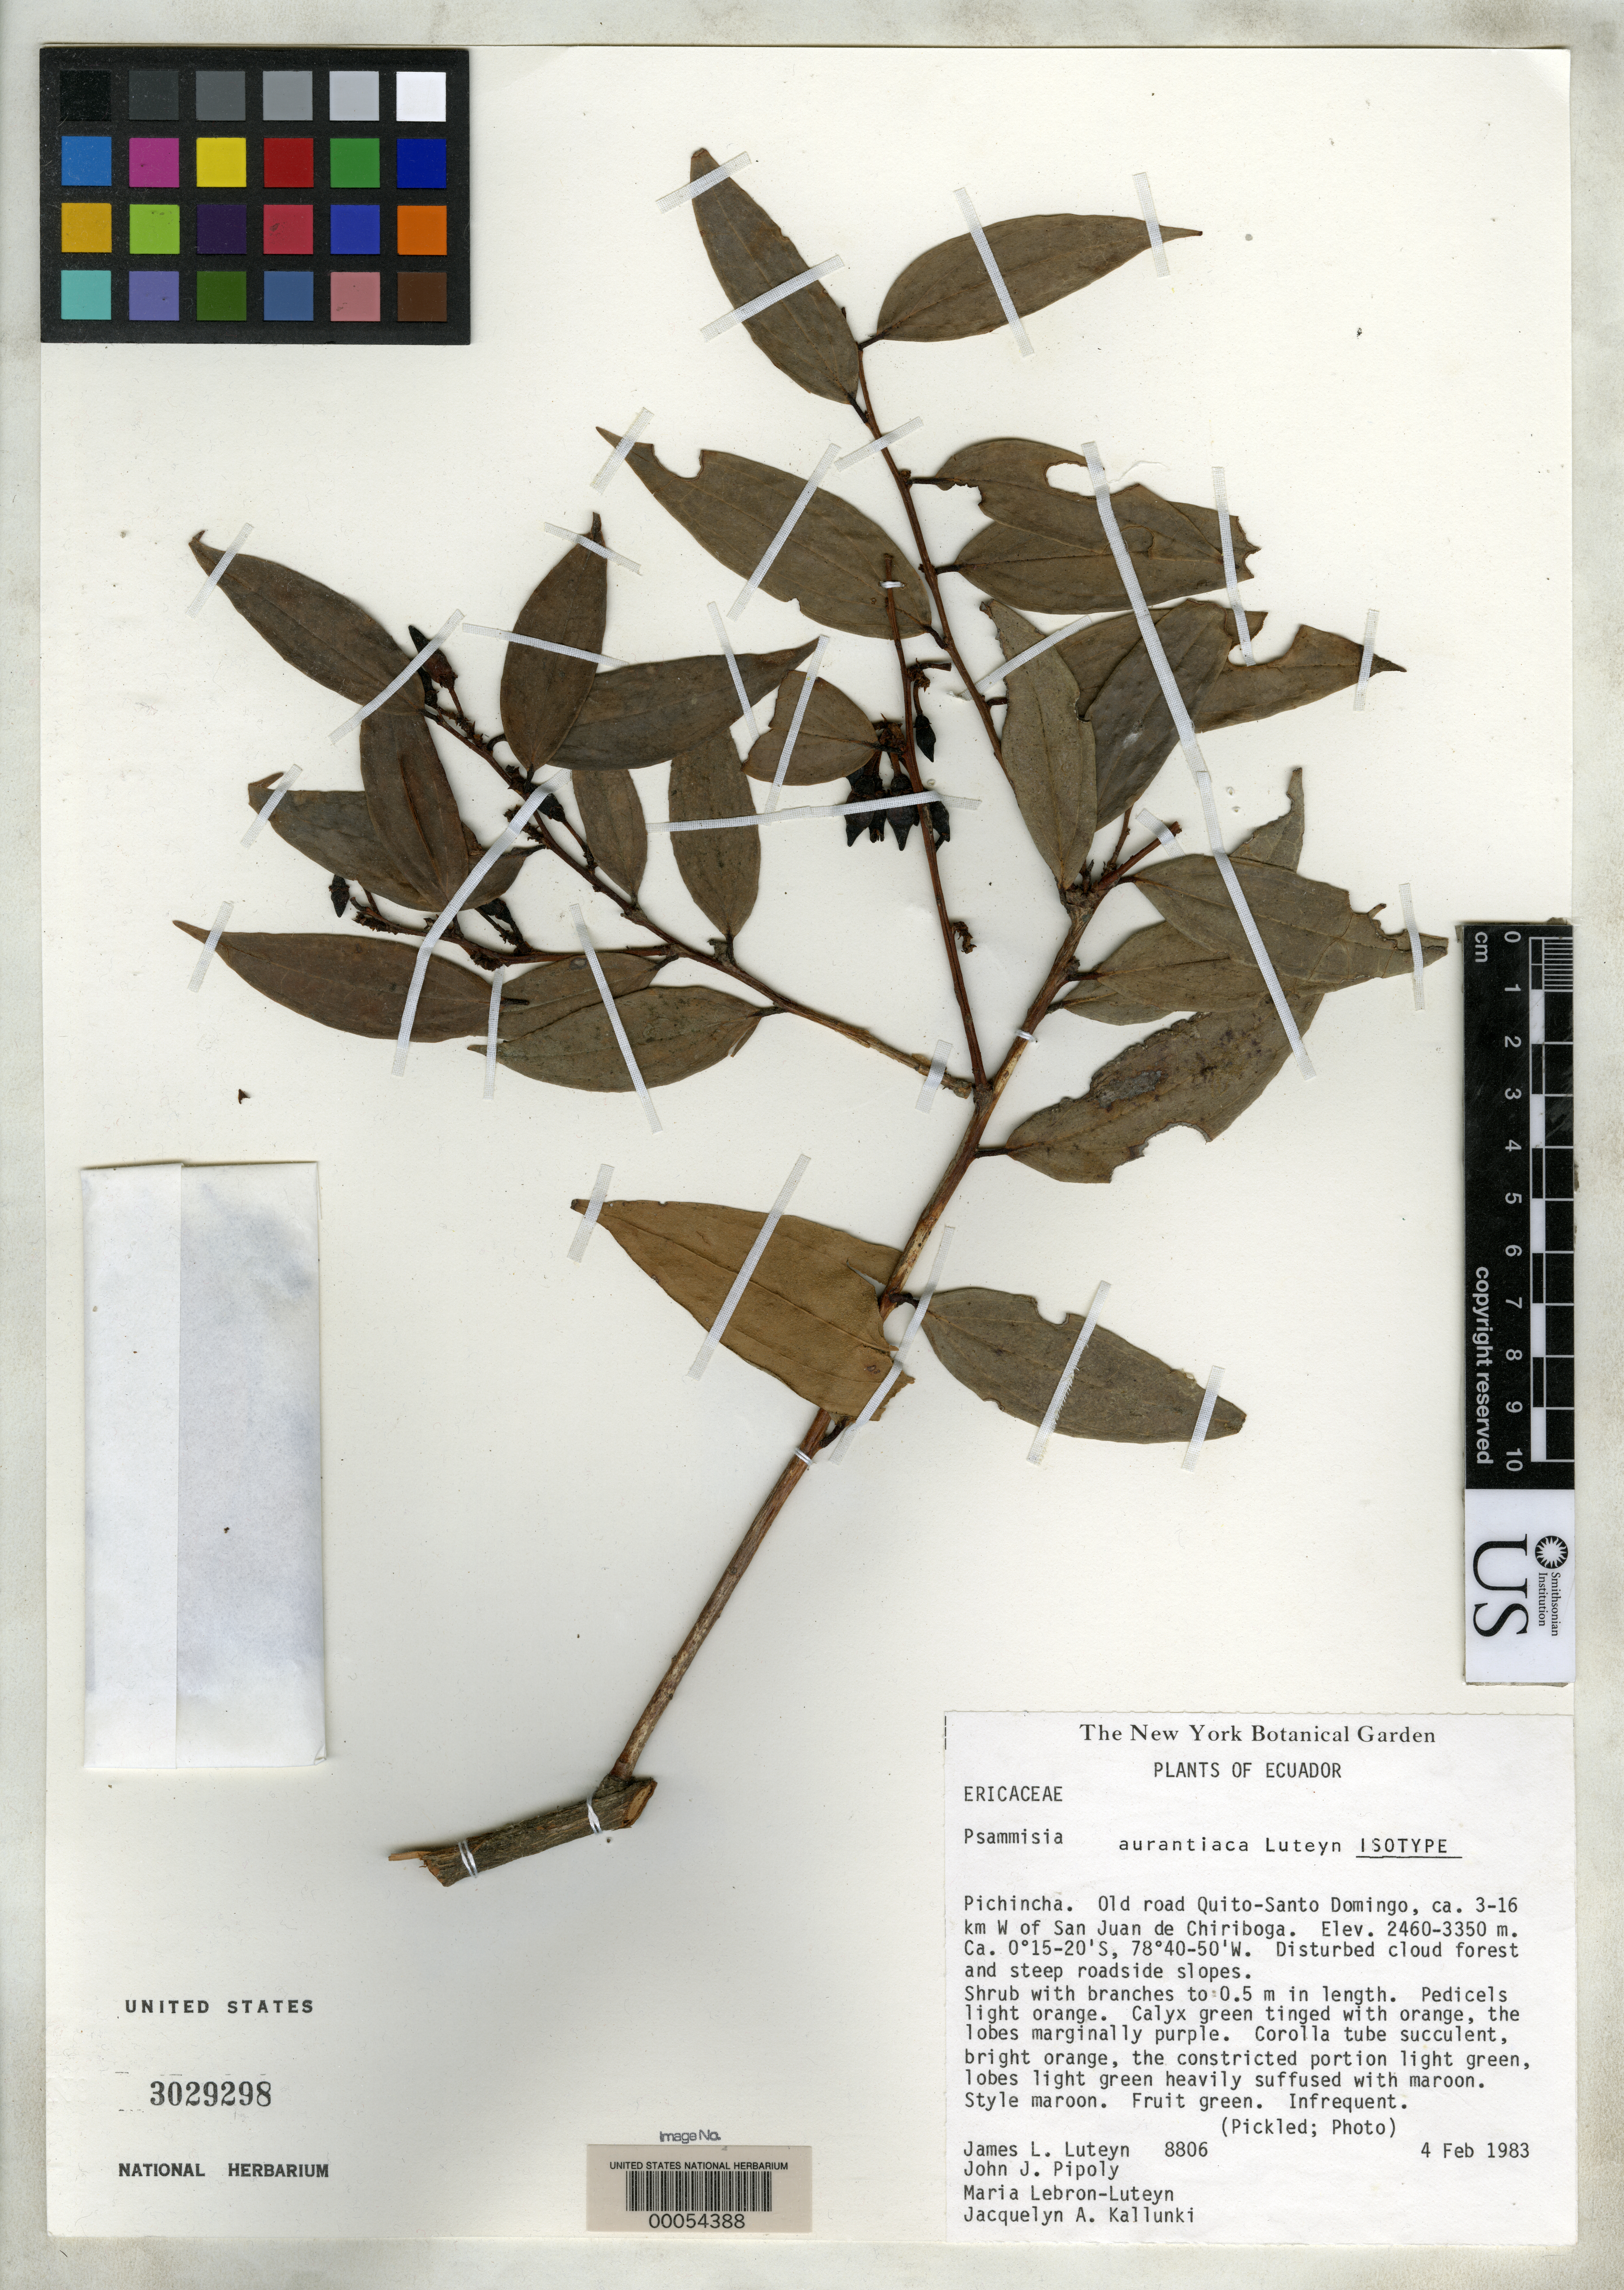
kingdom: Plantae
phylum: Tracheophyta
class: Magnoliopsida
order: Ericales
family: Ericaceae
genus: Psammisia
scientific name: Psammisia aurantiaca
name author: Luteyn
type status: Isotype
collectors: J. L. Luteyn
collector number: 8806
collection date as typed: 04 Feb 1983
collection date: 1983-02-04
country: Ecuador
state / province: Pichincha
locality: Old road Quito-Domingo, ca 3-16 km W of San Juande Chiriboga.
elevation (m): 2460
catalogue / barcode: US 3029298